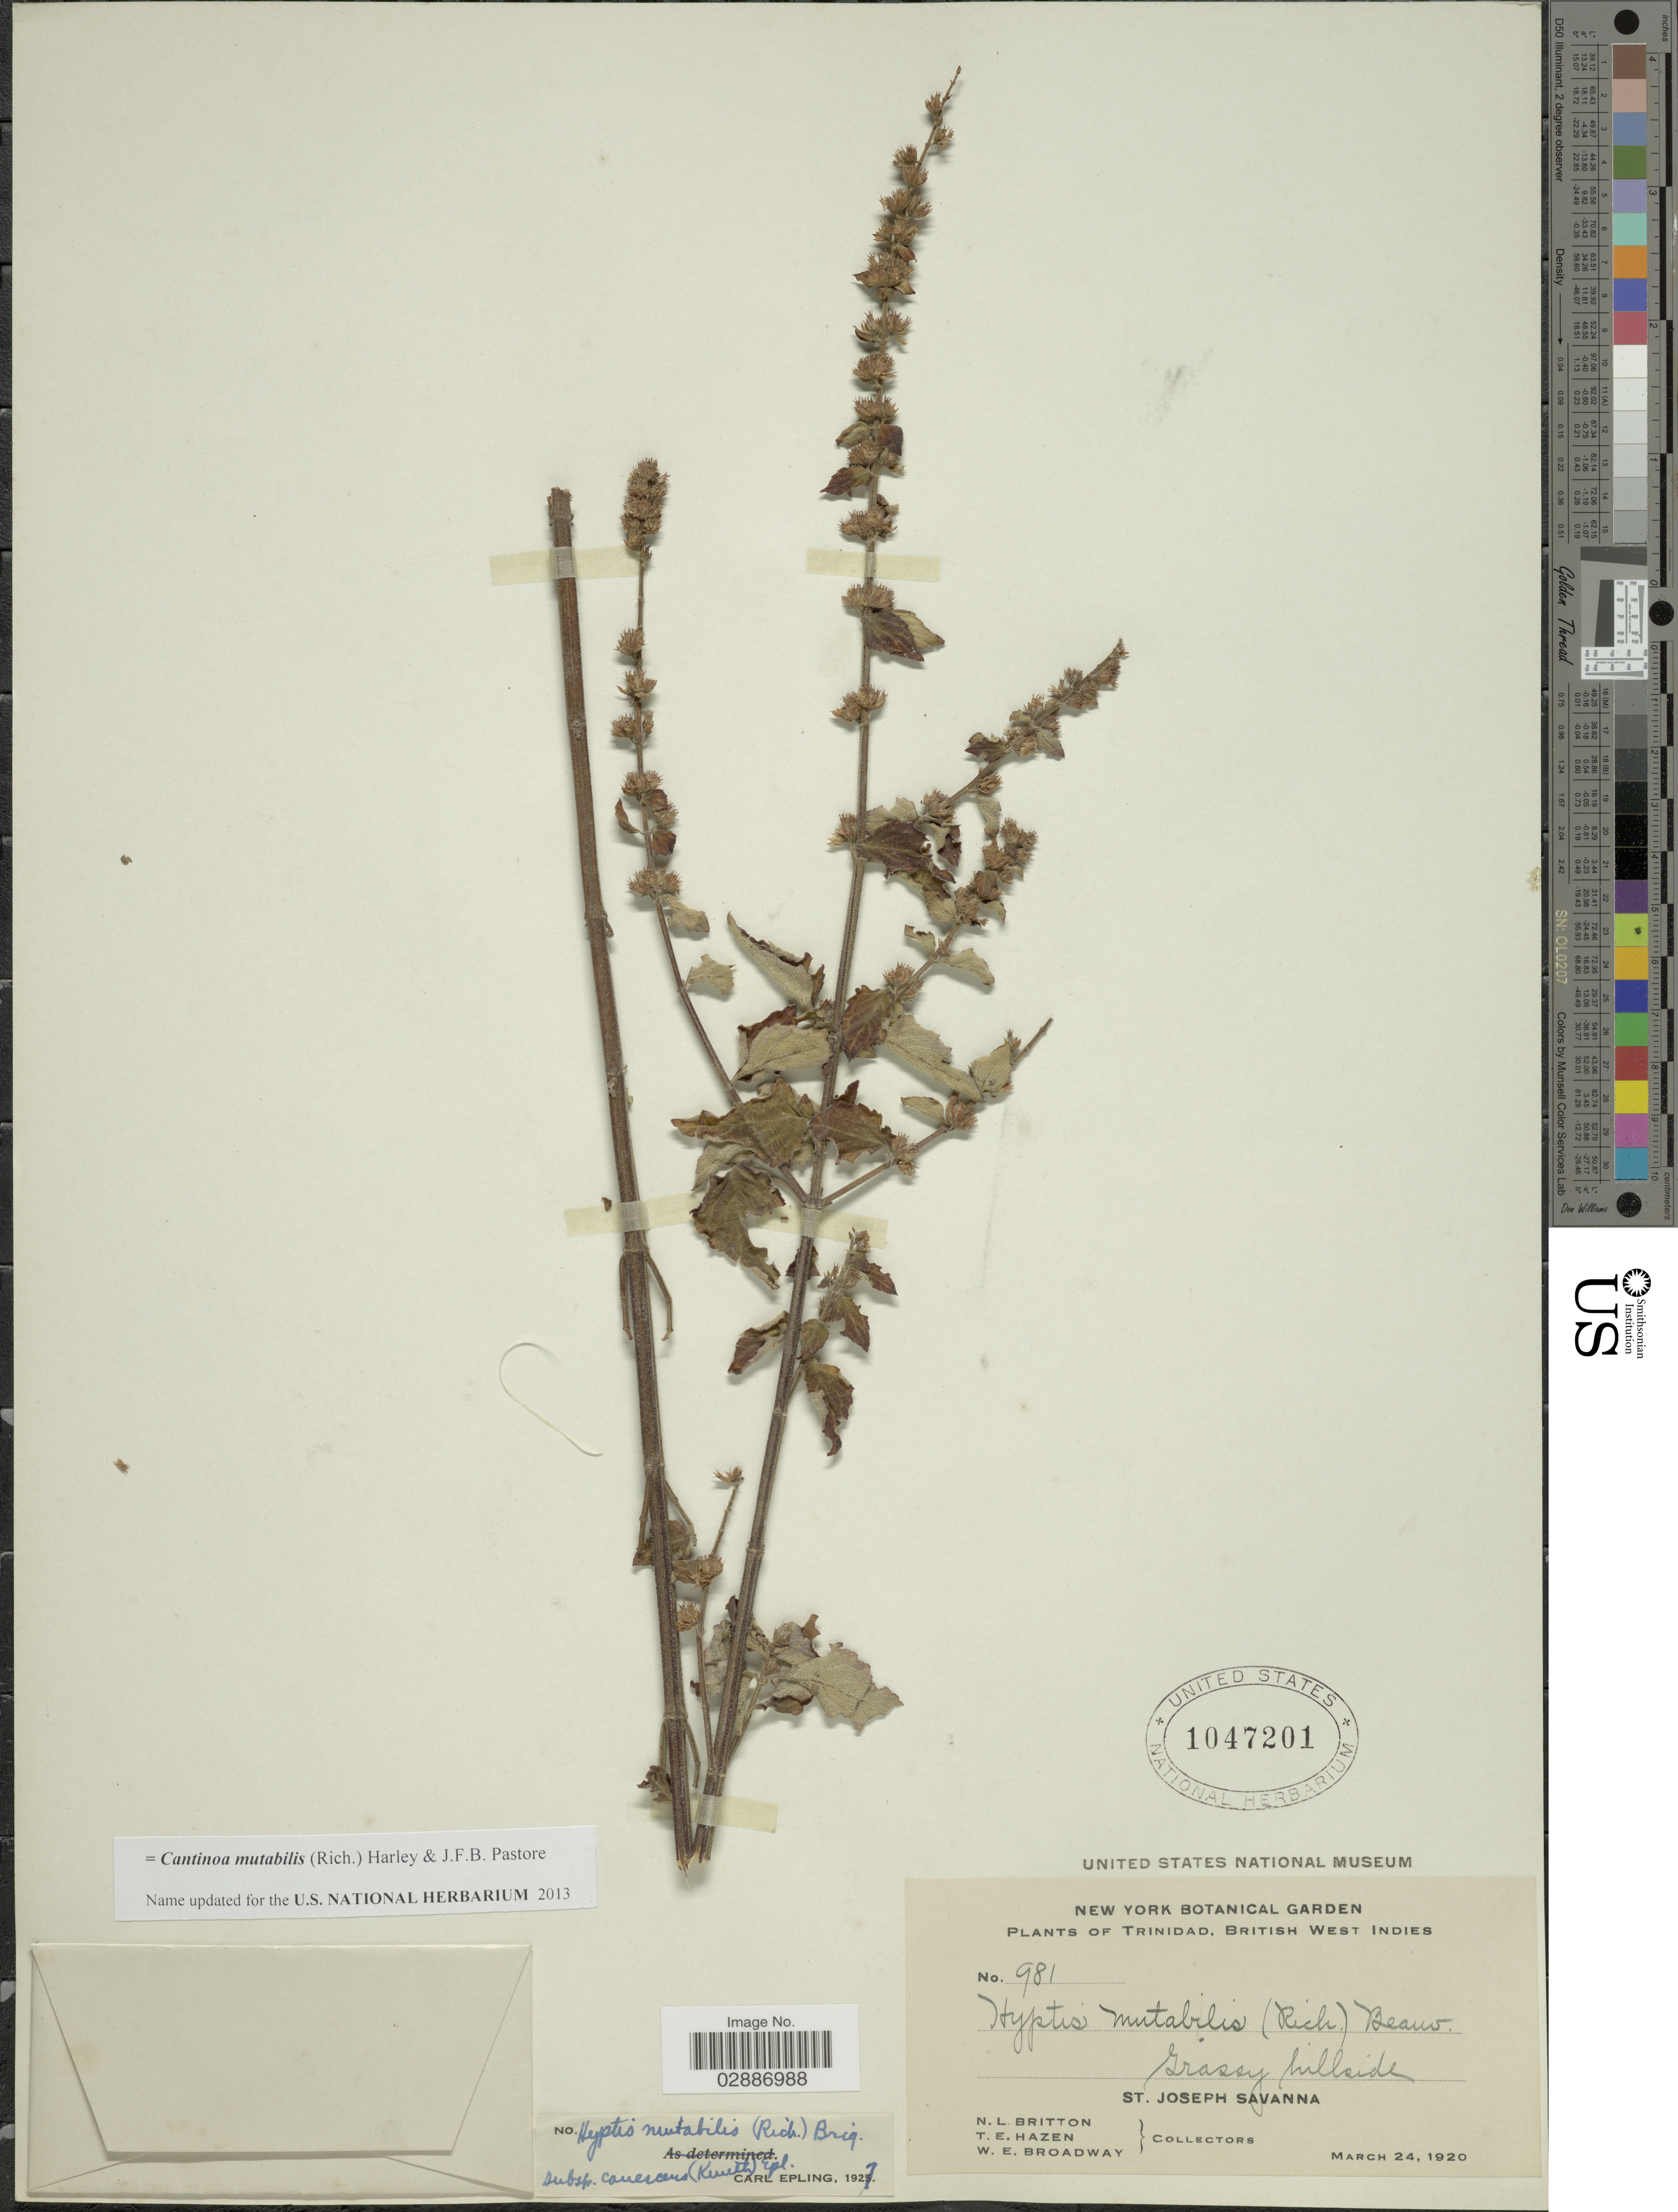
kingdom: Plantae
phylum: Tracheophyta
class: Magnoliopsida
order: Lamiales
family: Lamiaceae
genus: Cantinoa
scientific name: Cantinoa mutabilis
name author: (Epling) Harley & J.F.B. Pastore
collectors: N. Britton, T. E. Hazen & W. E. Broadway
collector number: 981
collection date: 1920-03-24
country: Trinidad and Tobago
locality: Trinidad, British West Indies. St. Joseph Savanna.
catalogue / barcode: US 1047201